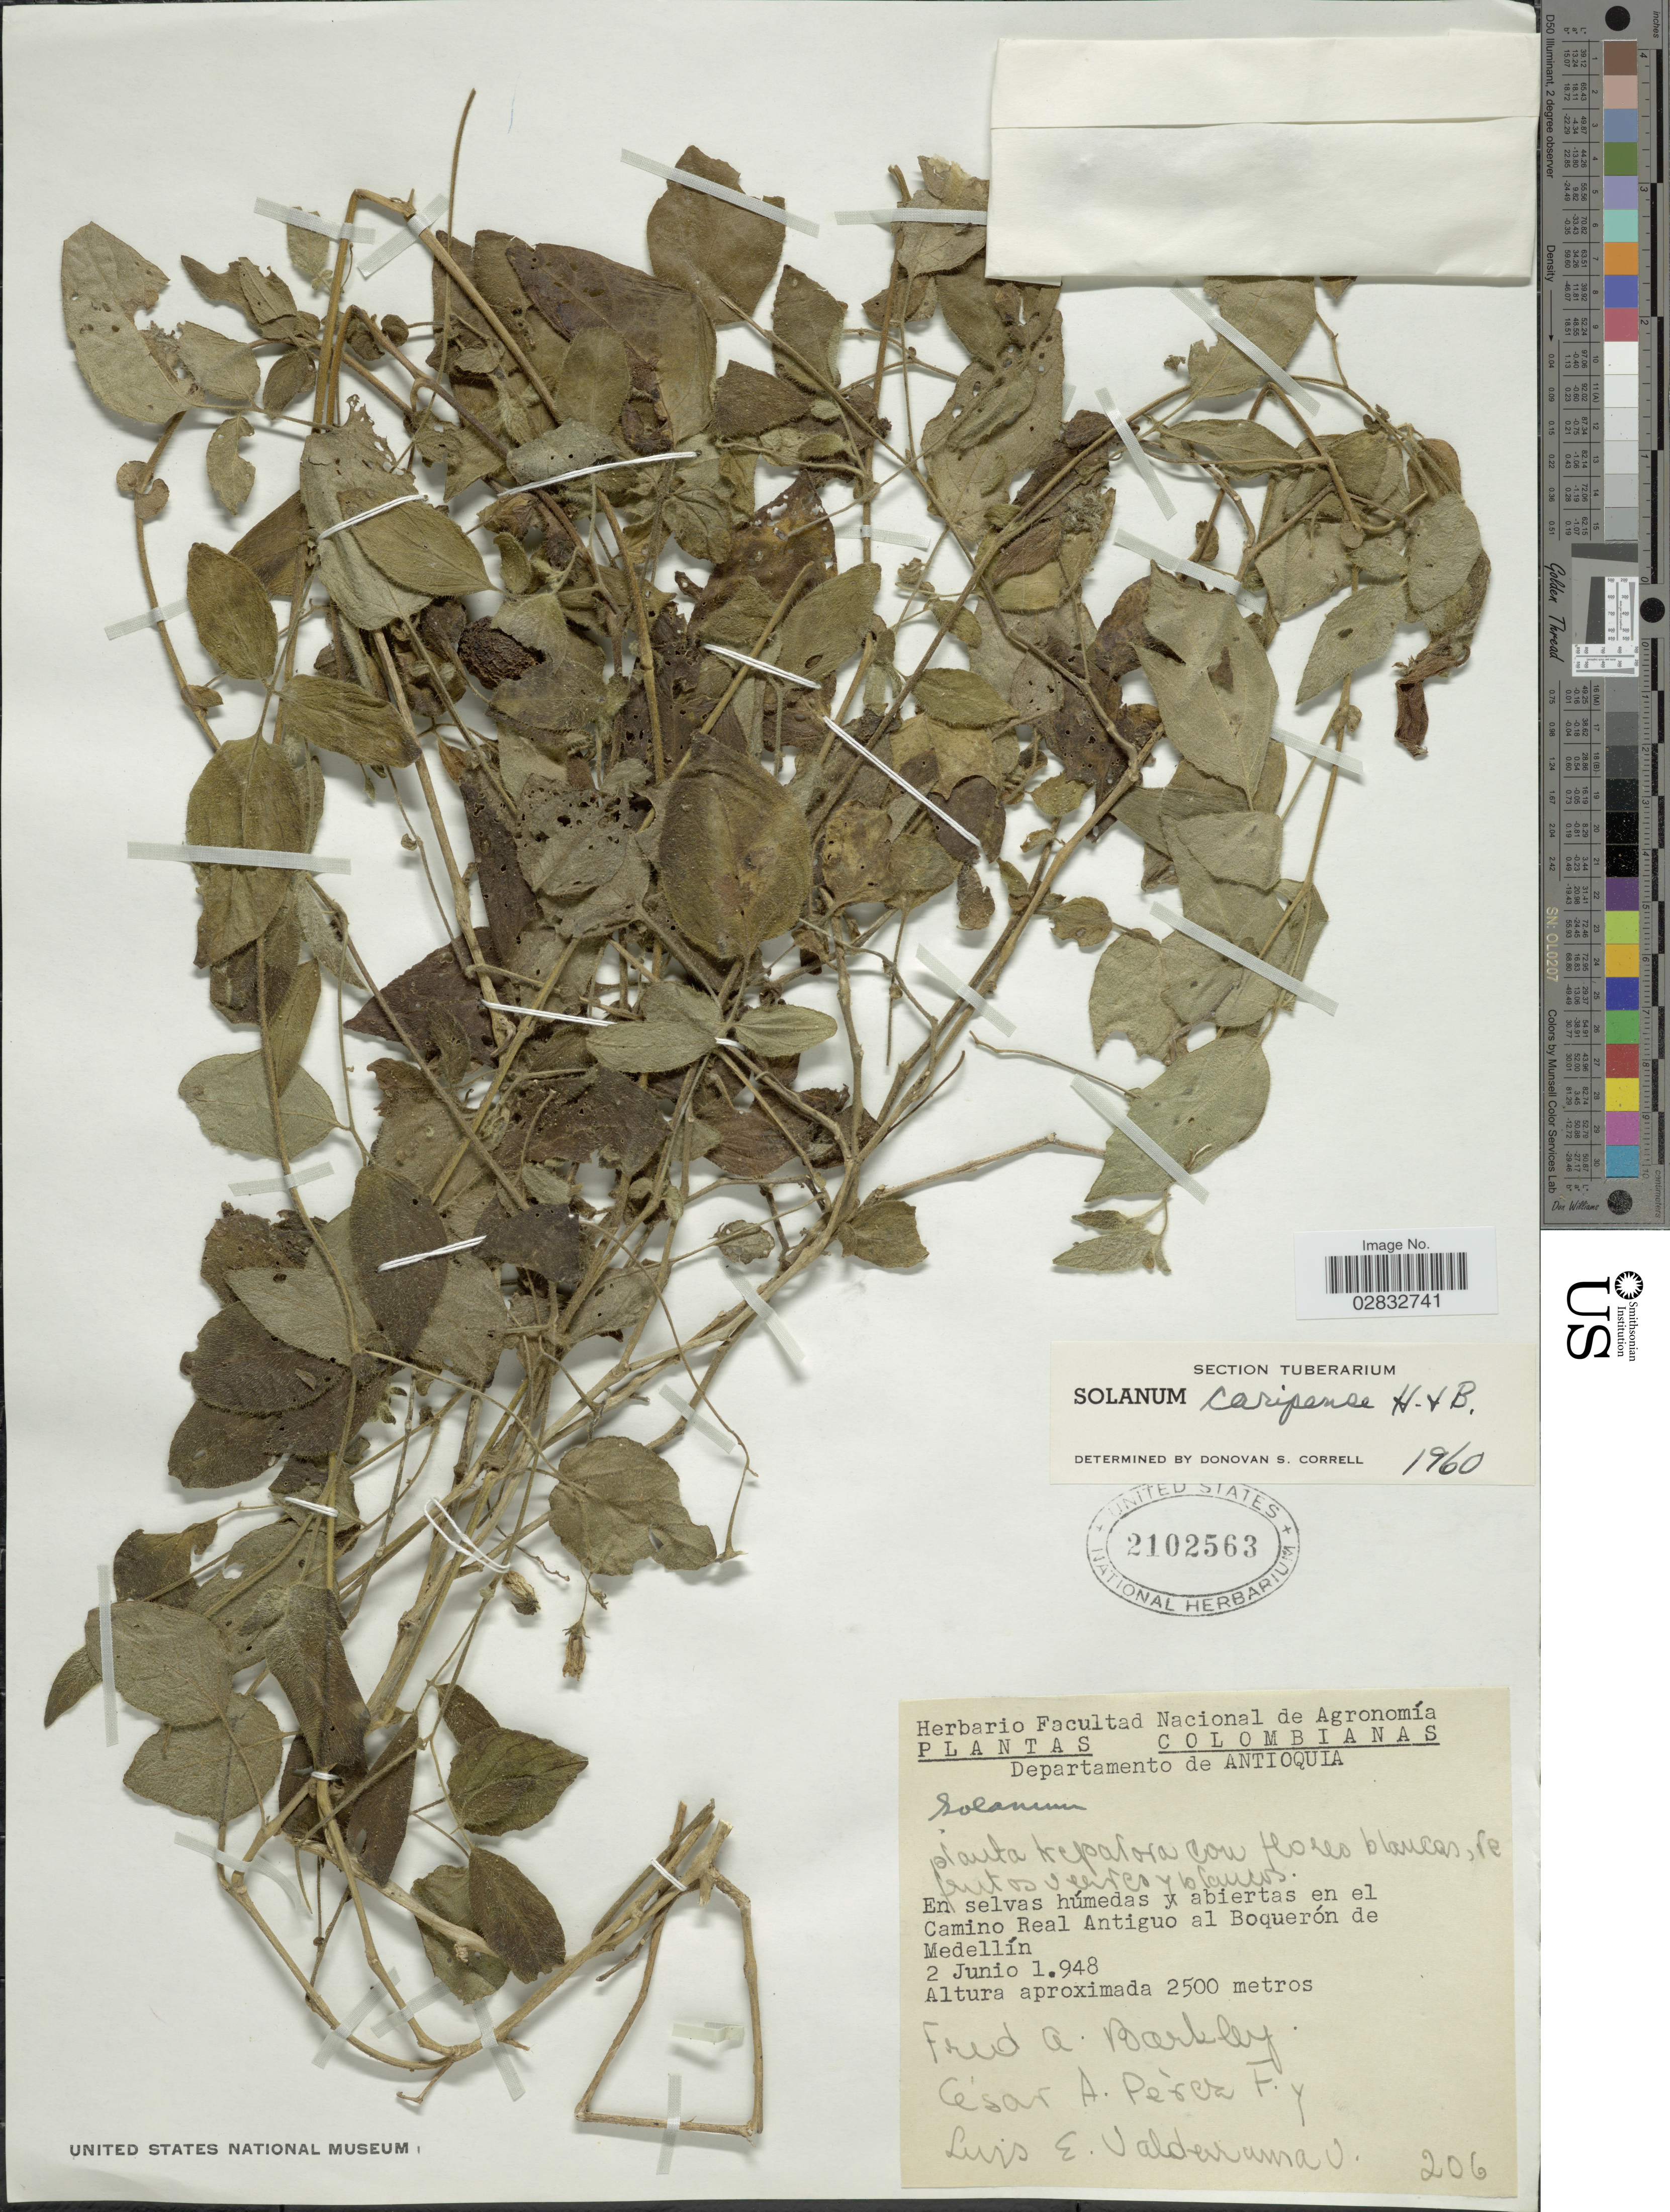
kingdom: Plantae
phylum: Tracheophyta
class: Magnoliopsida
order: Solanales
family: Solanaceae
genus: Solanum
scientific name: Solanum caripense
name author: Humb. & Bonpl. ex Dunal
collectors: F. A. Barkley, C. Pérez F. & L. E. Valderrama V.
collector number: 206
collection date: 1948-06-02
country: Colombia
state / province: Antioquia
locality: Departamento de Antioquia. En selvas húmedas y abiertas en el Camino Real Antiguo al Boquerón de Medellín.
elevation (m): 2500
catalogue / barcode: US 2102563